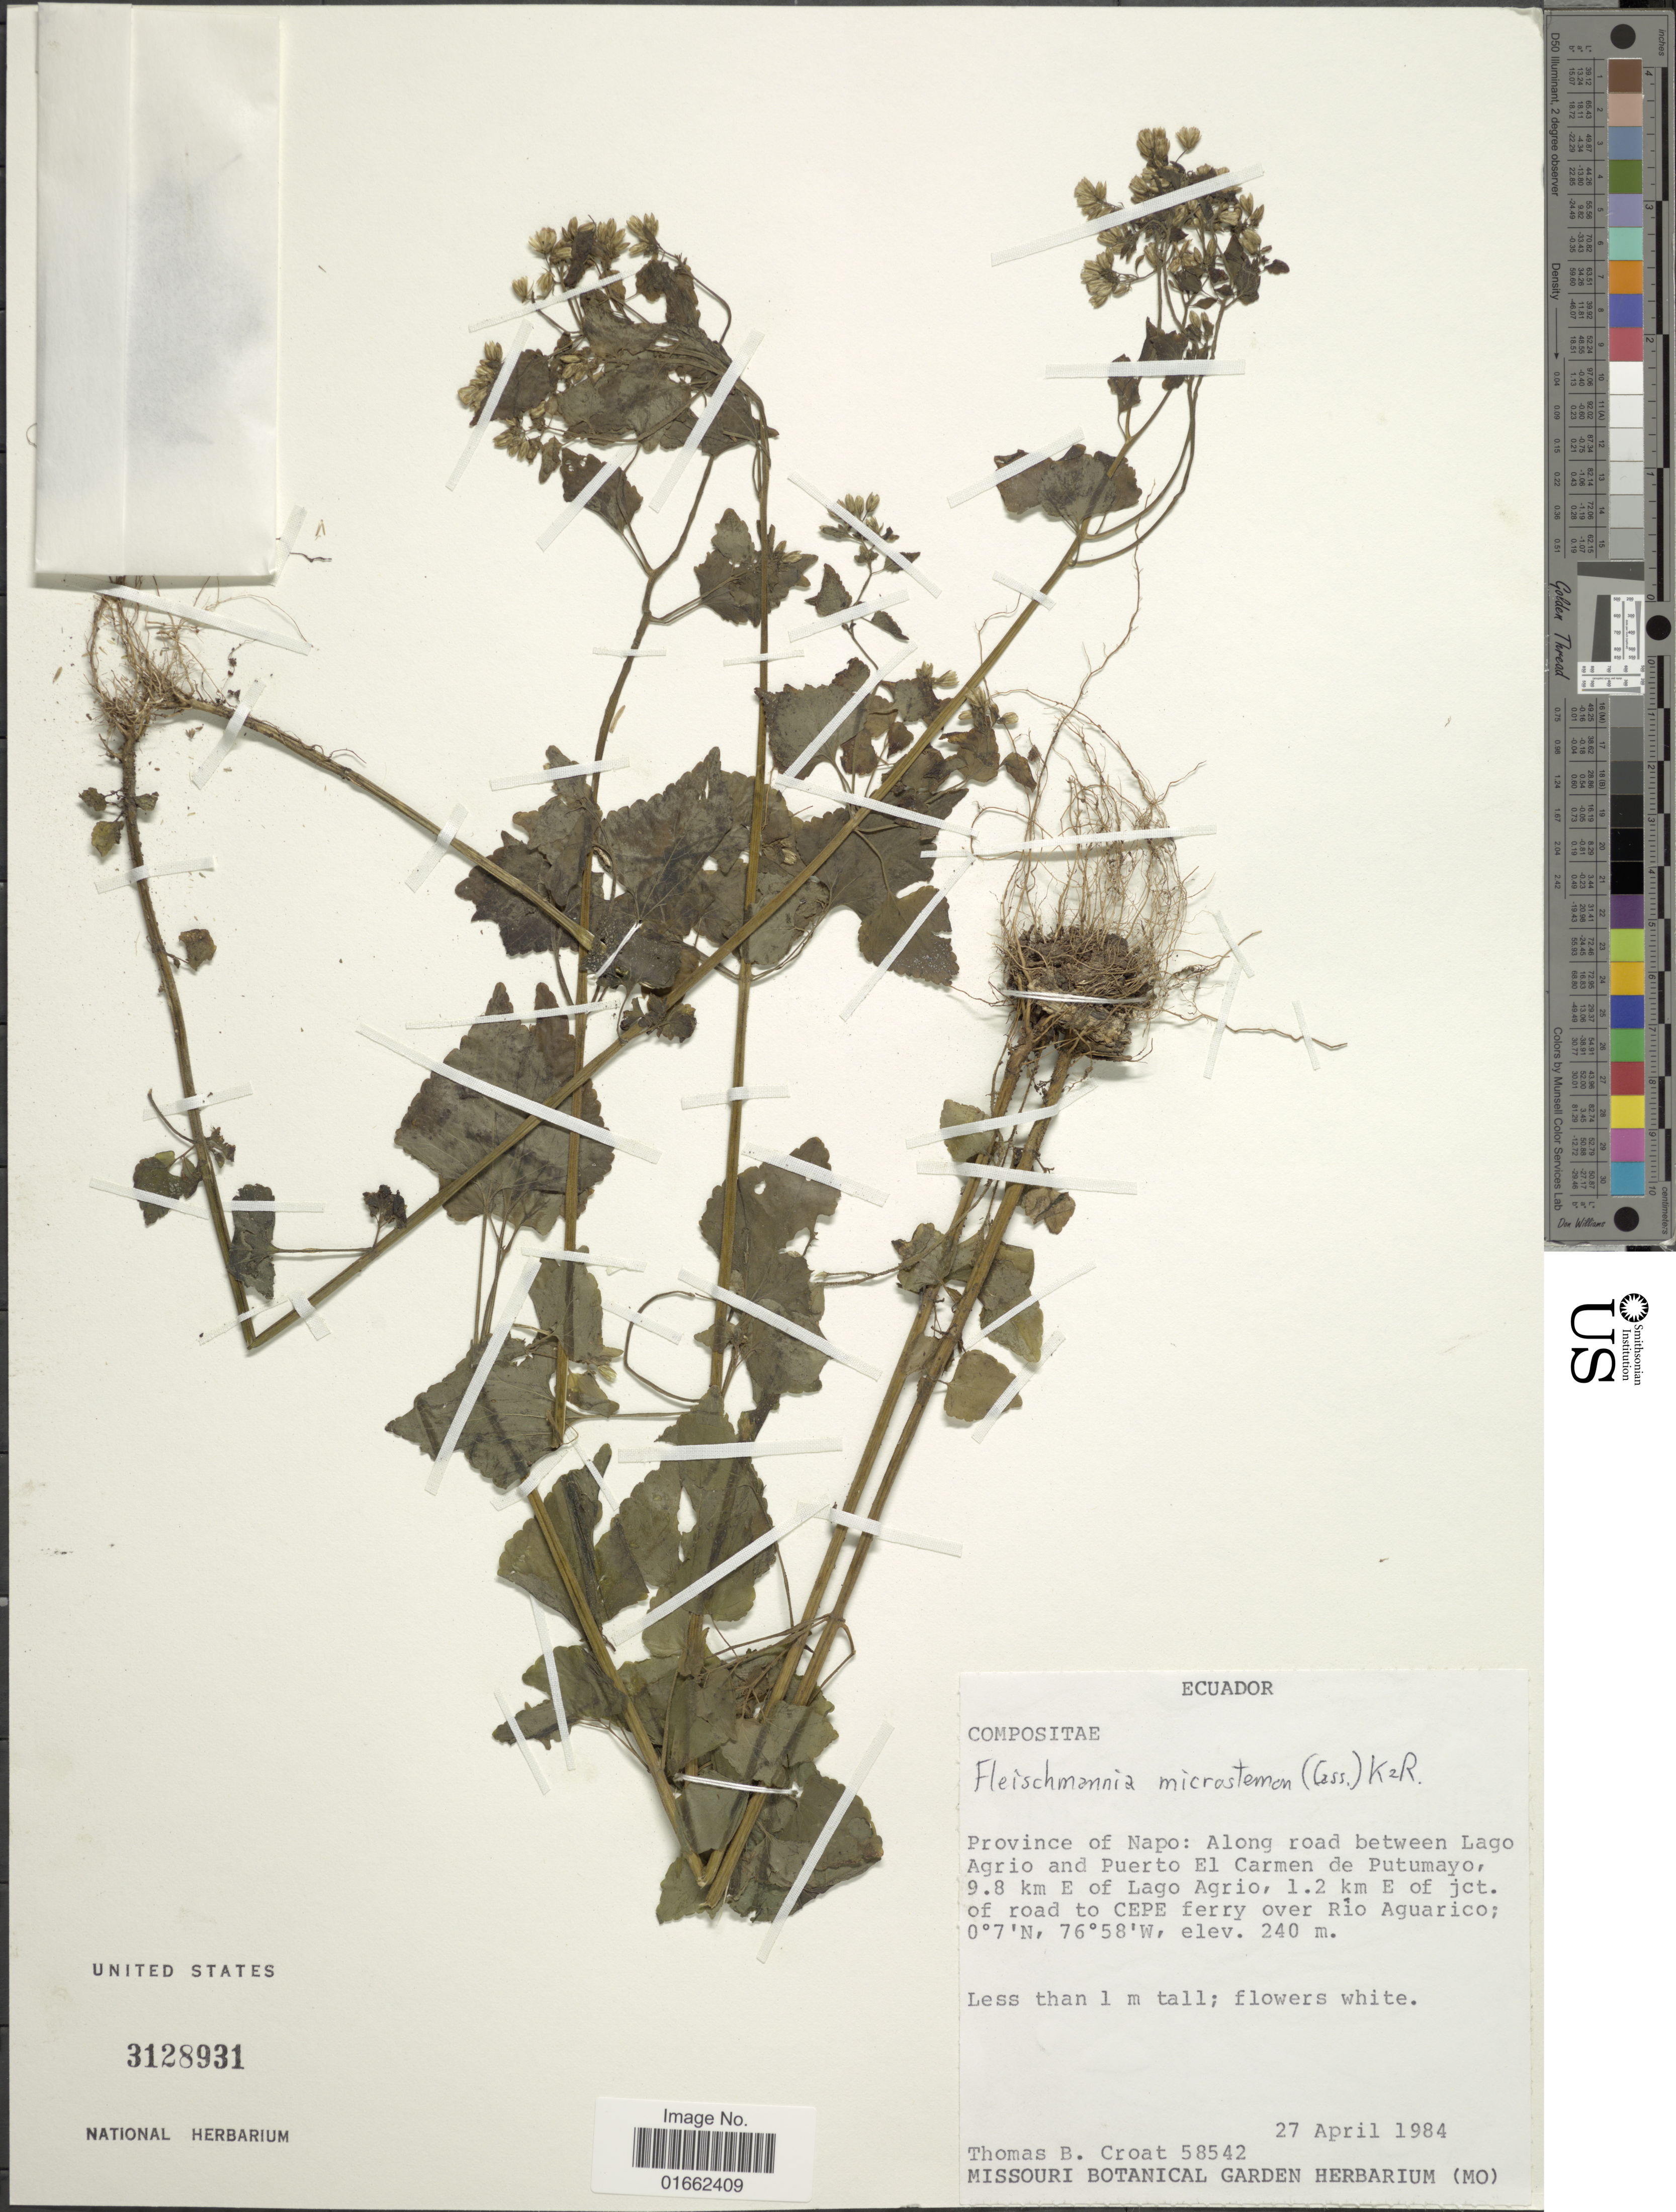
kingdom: Plantae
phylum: Tracheophyta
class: Magnoliopsida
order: Asterales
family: Asteraceae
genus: Fleischmannia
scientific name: Fleischmannia microstemon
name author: (Cass.) R.M. King & H. Rob.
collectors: T. B. Croat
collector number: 58542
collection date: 1984-04-27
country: Ecuador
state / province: Napo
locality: Province of Napo: Along road between Lago Agrio and Puerto El Carmen de Putumayo, 9.8 km E of Lago Agrio, 1.2 km E of jct. of road to CEPE ferry over Rio Aguarico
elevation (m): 240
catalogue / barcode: US 3128931